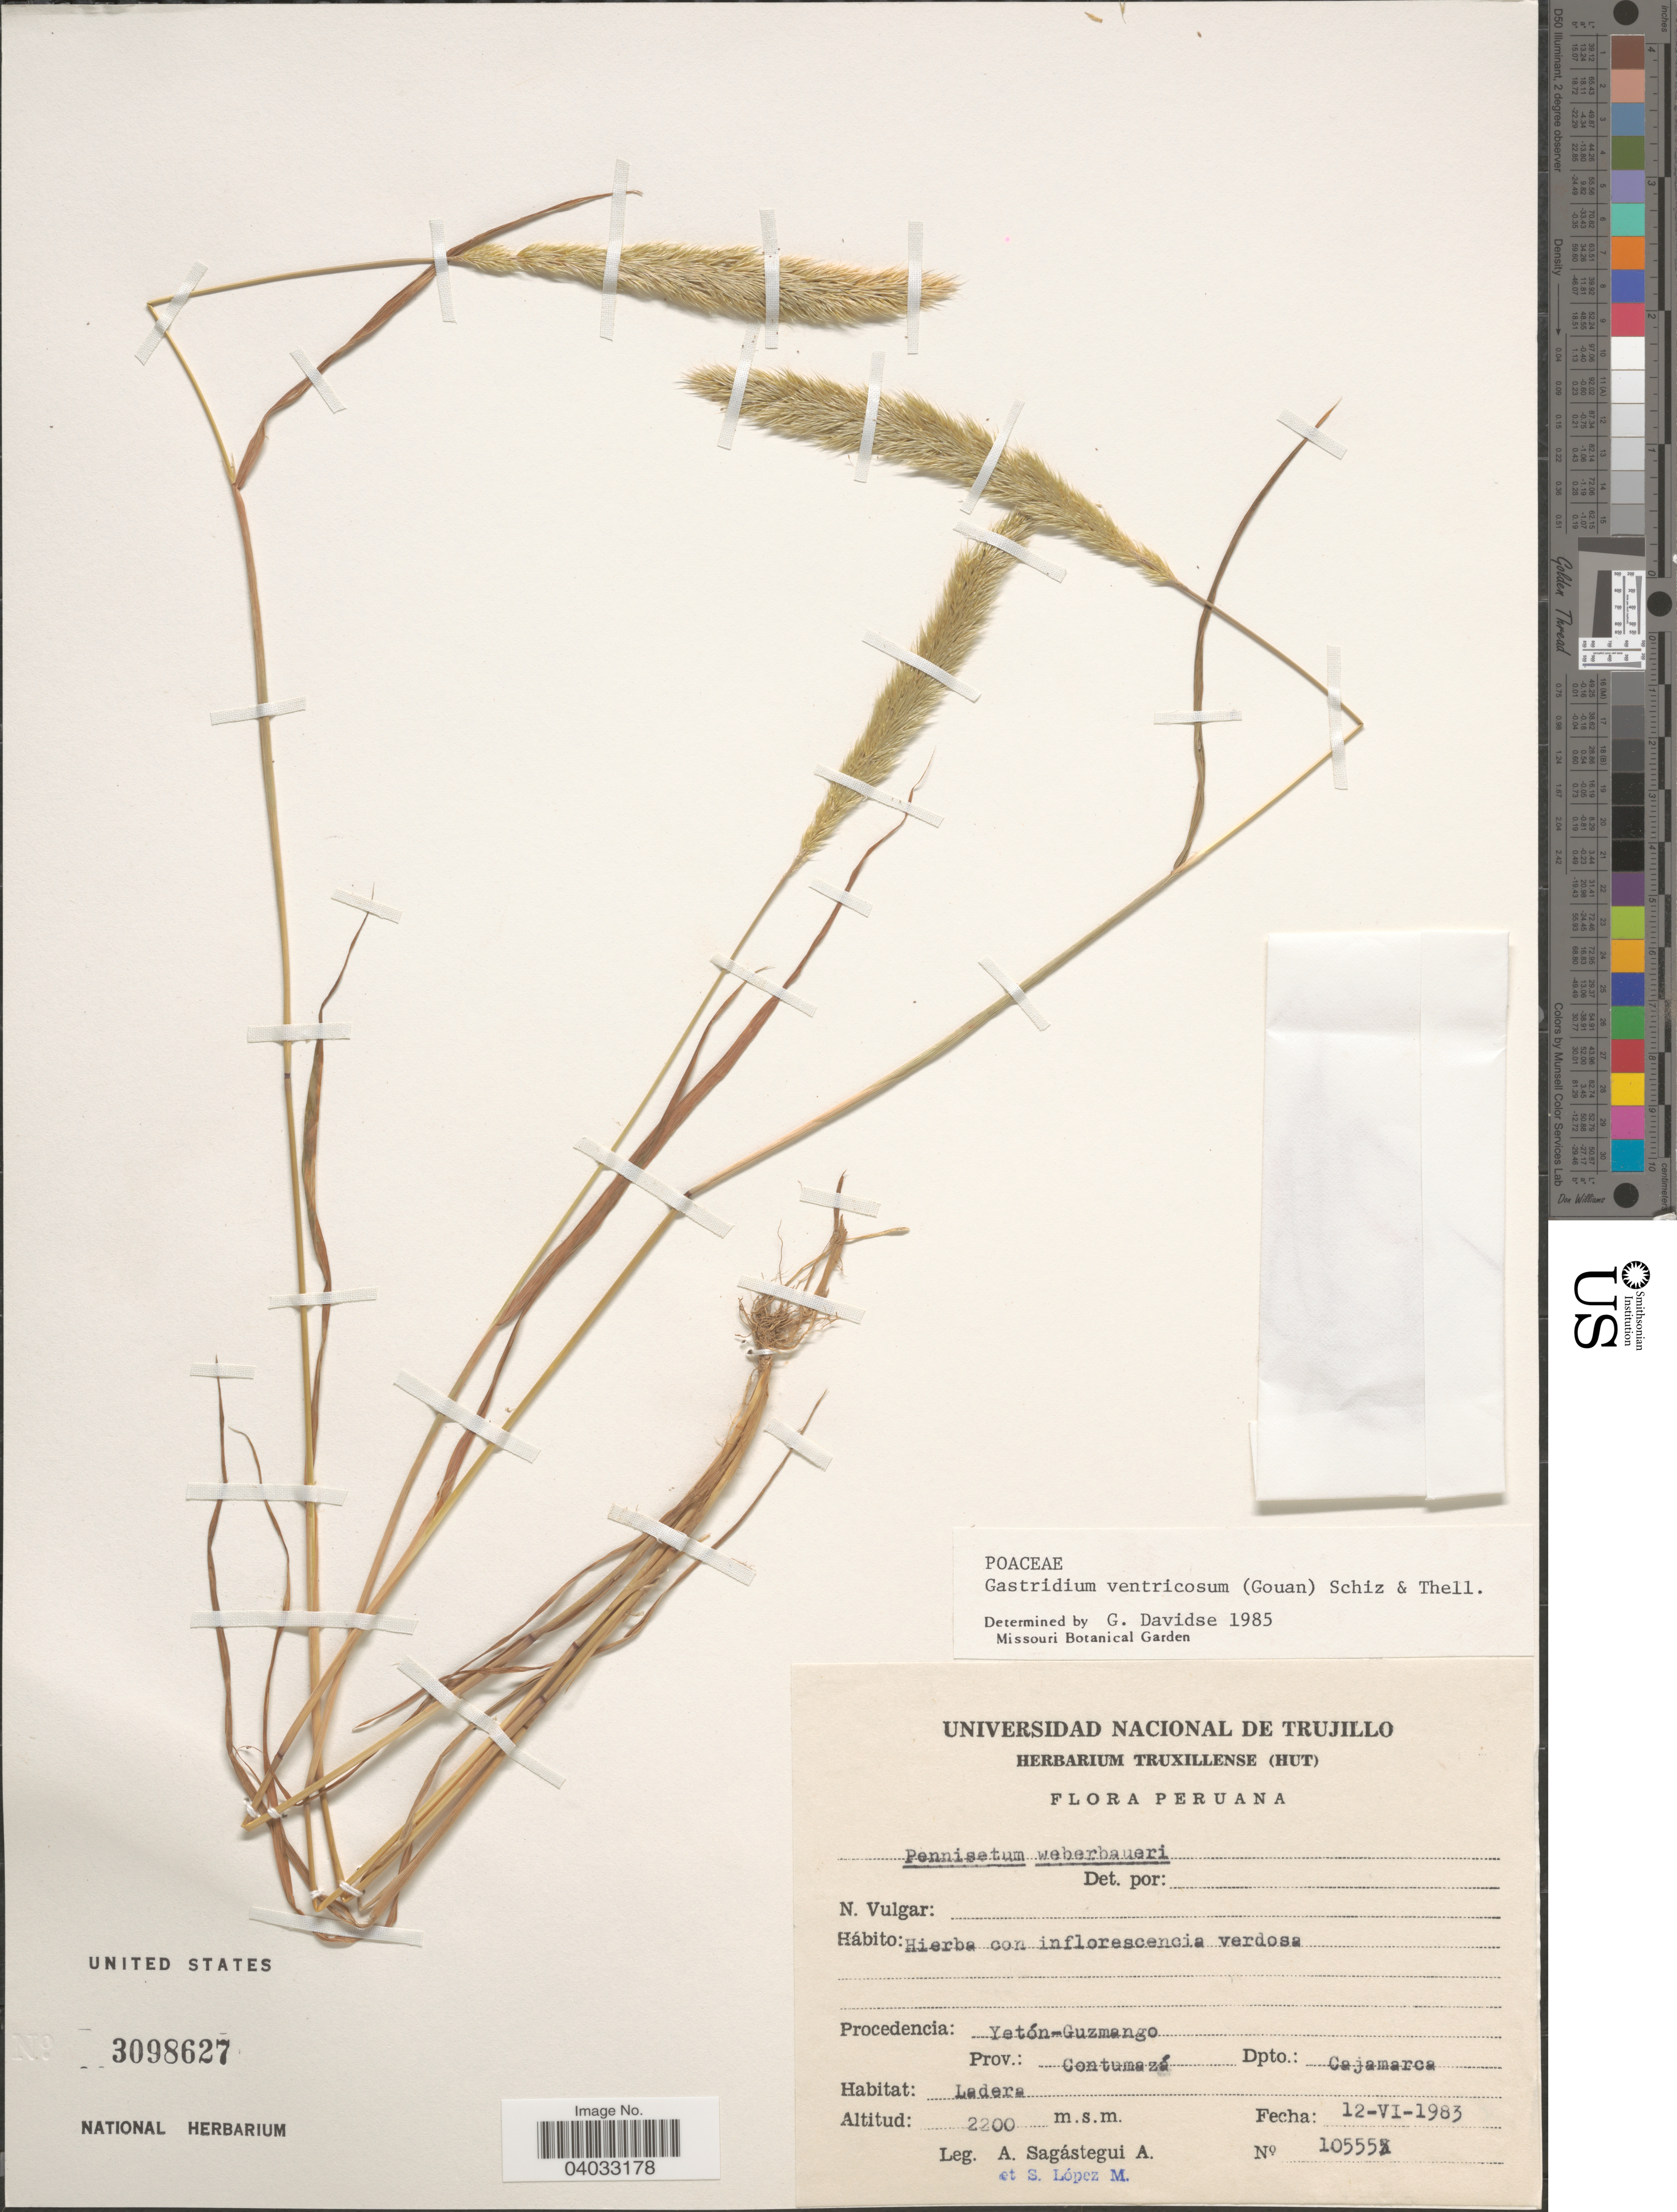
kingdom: Plantae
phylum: Tracheophyta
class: Liliopsida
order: Poales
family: Poaceae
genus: Gastridium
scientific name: Gastridium ventricosum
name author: (Gouan) Schinz & Thell.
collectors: A. Sagástegui A. & S. Lopez M.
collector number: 10555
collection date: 1983-06-12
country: Peru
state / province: Cajamarca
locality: Procedencia: Yetón-Guzmango. Prov.: Contumazá. Dpto.: Cajamarca.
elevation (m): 2200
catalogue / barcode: US 3098627